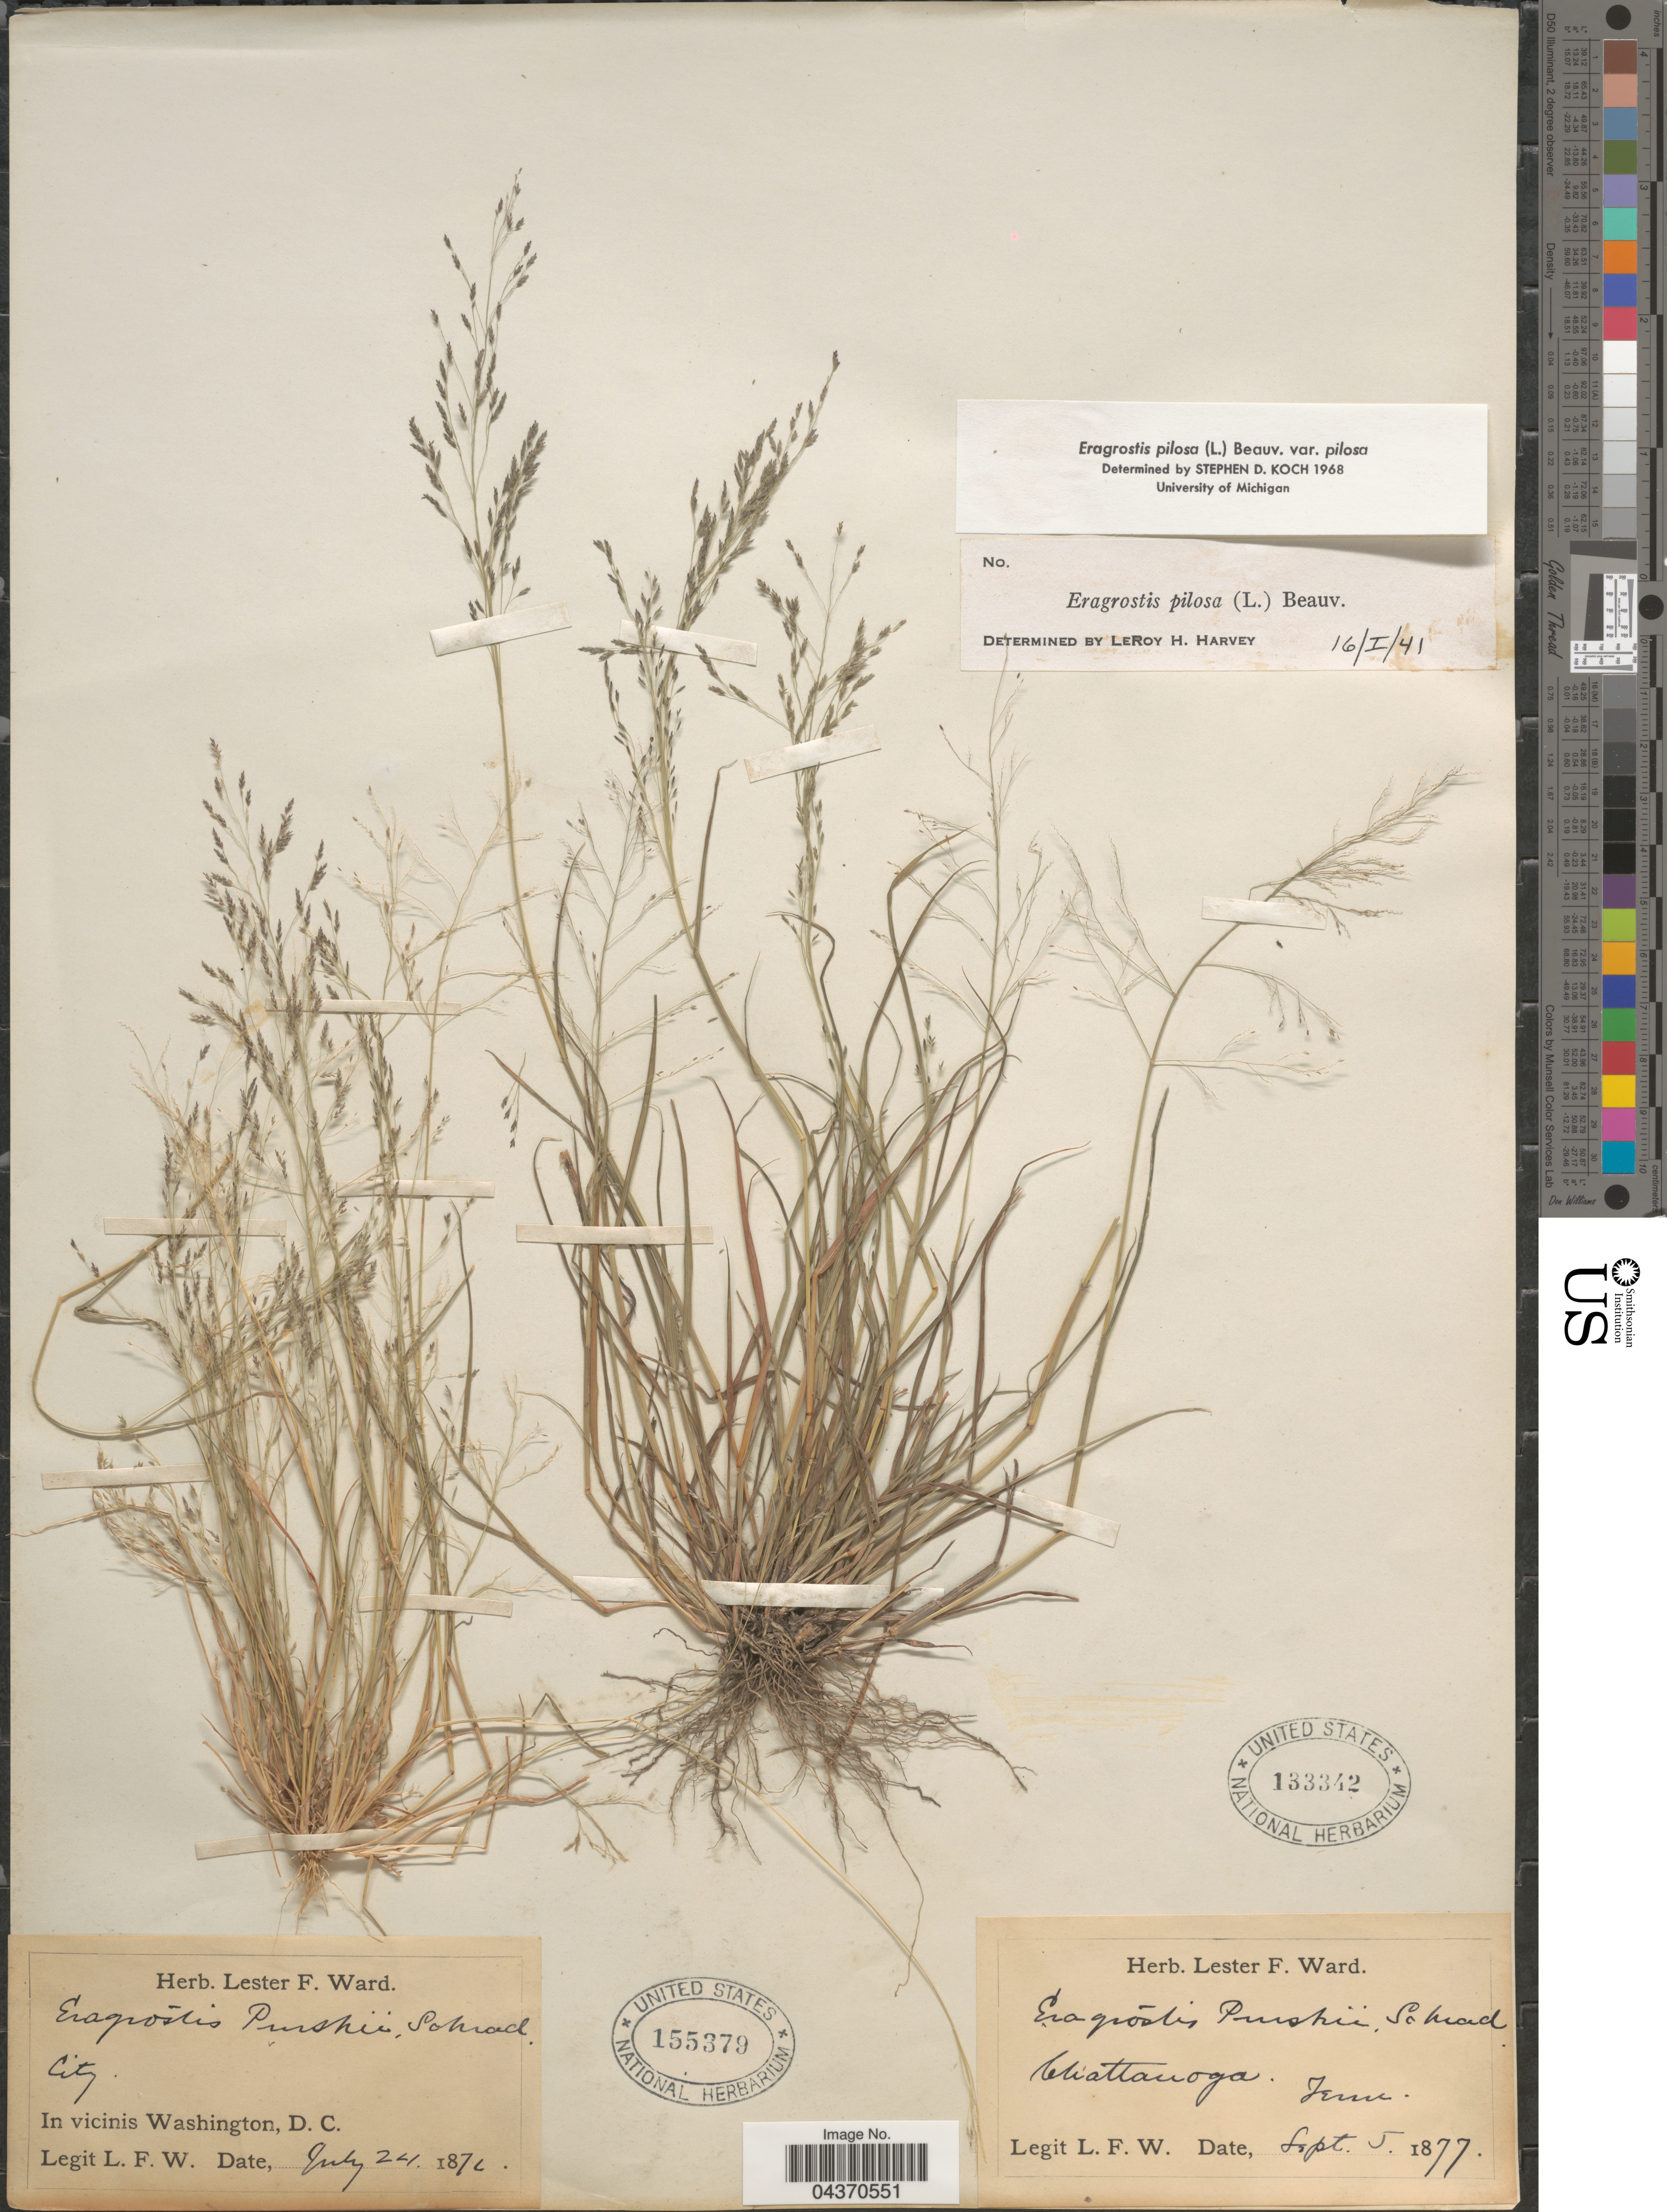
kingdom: Plantae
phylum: Tracheophyta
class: Liliopsida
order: Poales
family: Poaceae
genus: Eragrostis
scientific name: Eragrostis pilosa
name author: (L.) P. Beauv.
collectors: L. F. Ward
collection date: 1872-07-24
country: United States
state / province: District of Columbia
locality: City. In vicinis Washington, D. C.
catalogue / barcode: US 155379-2